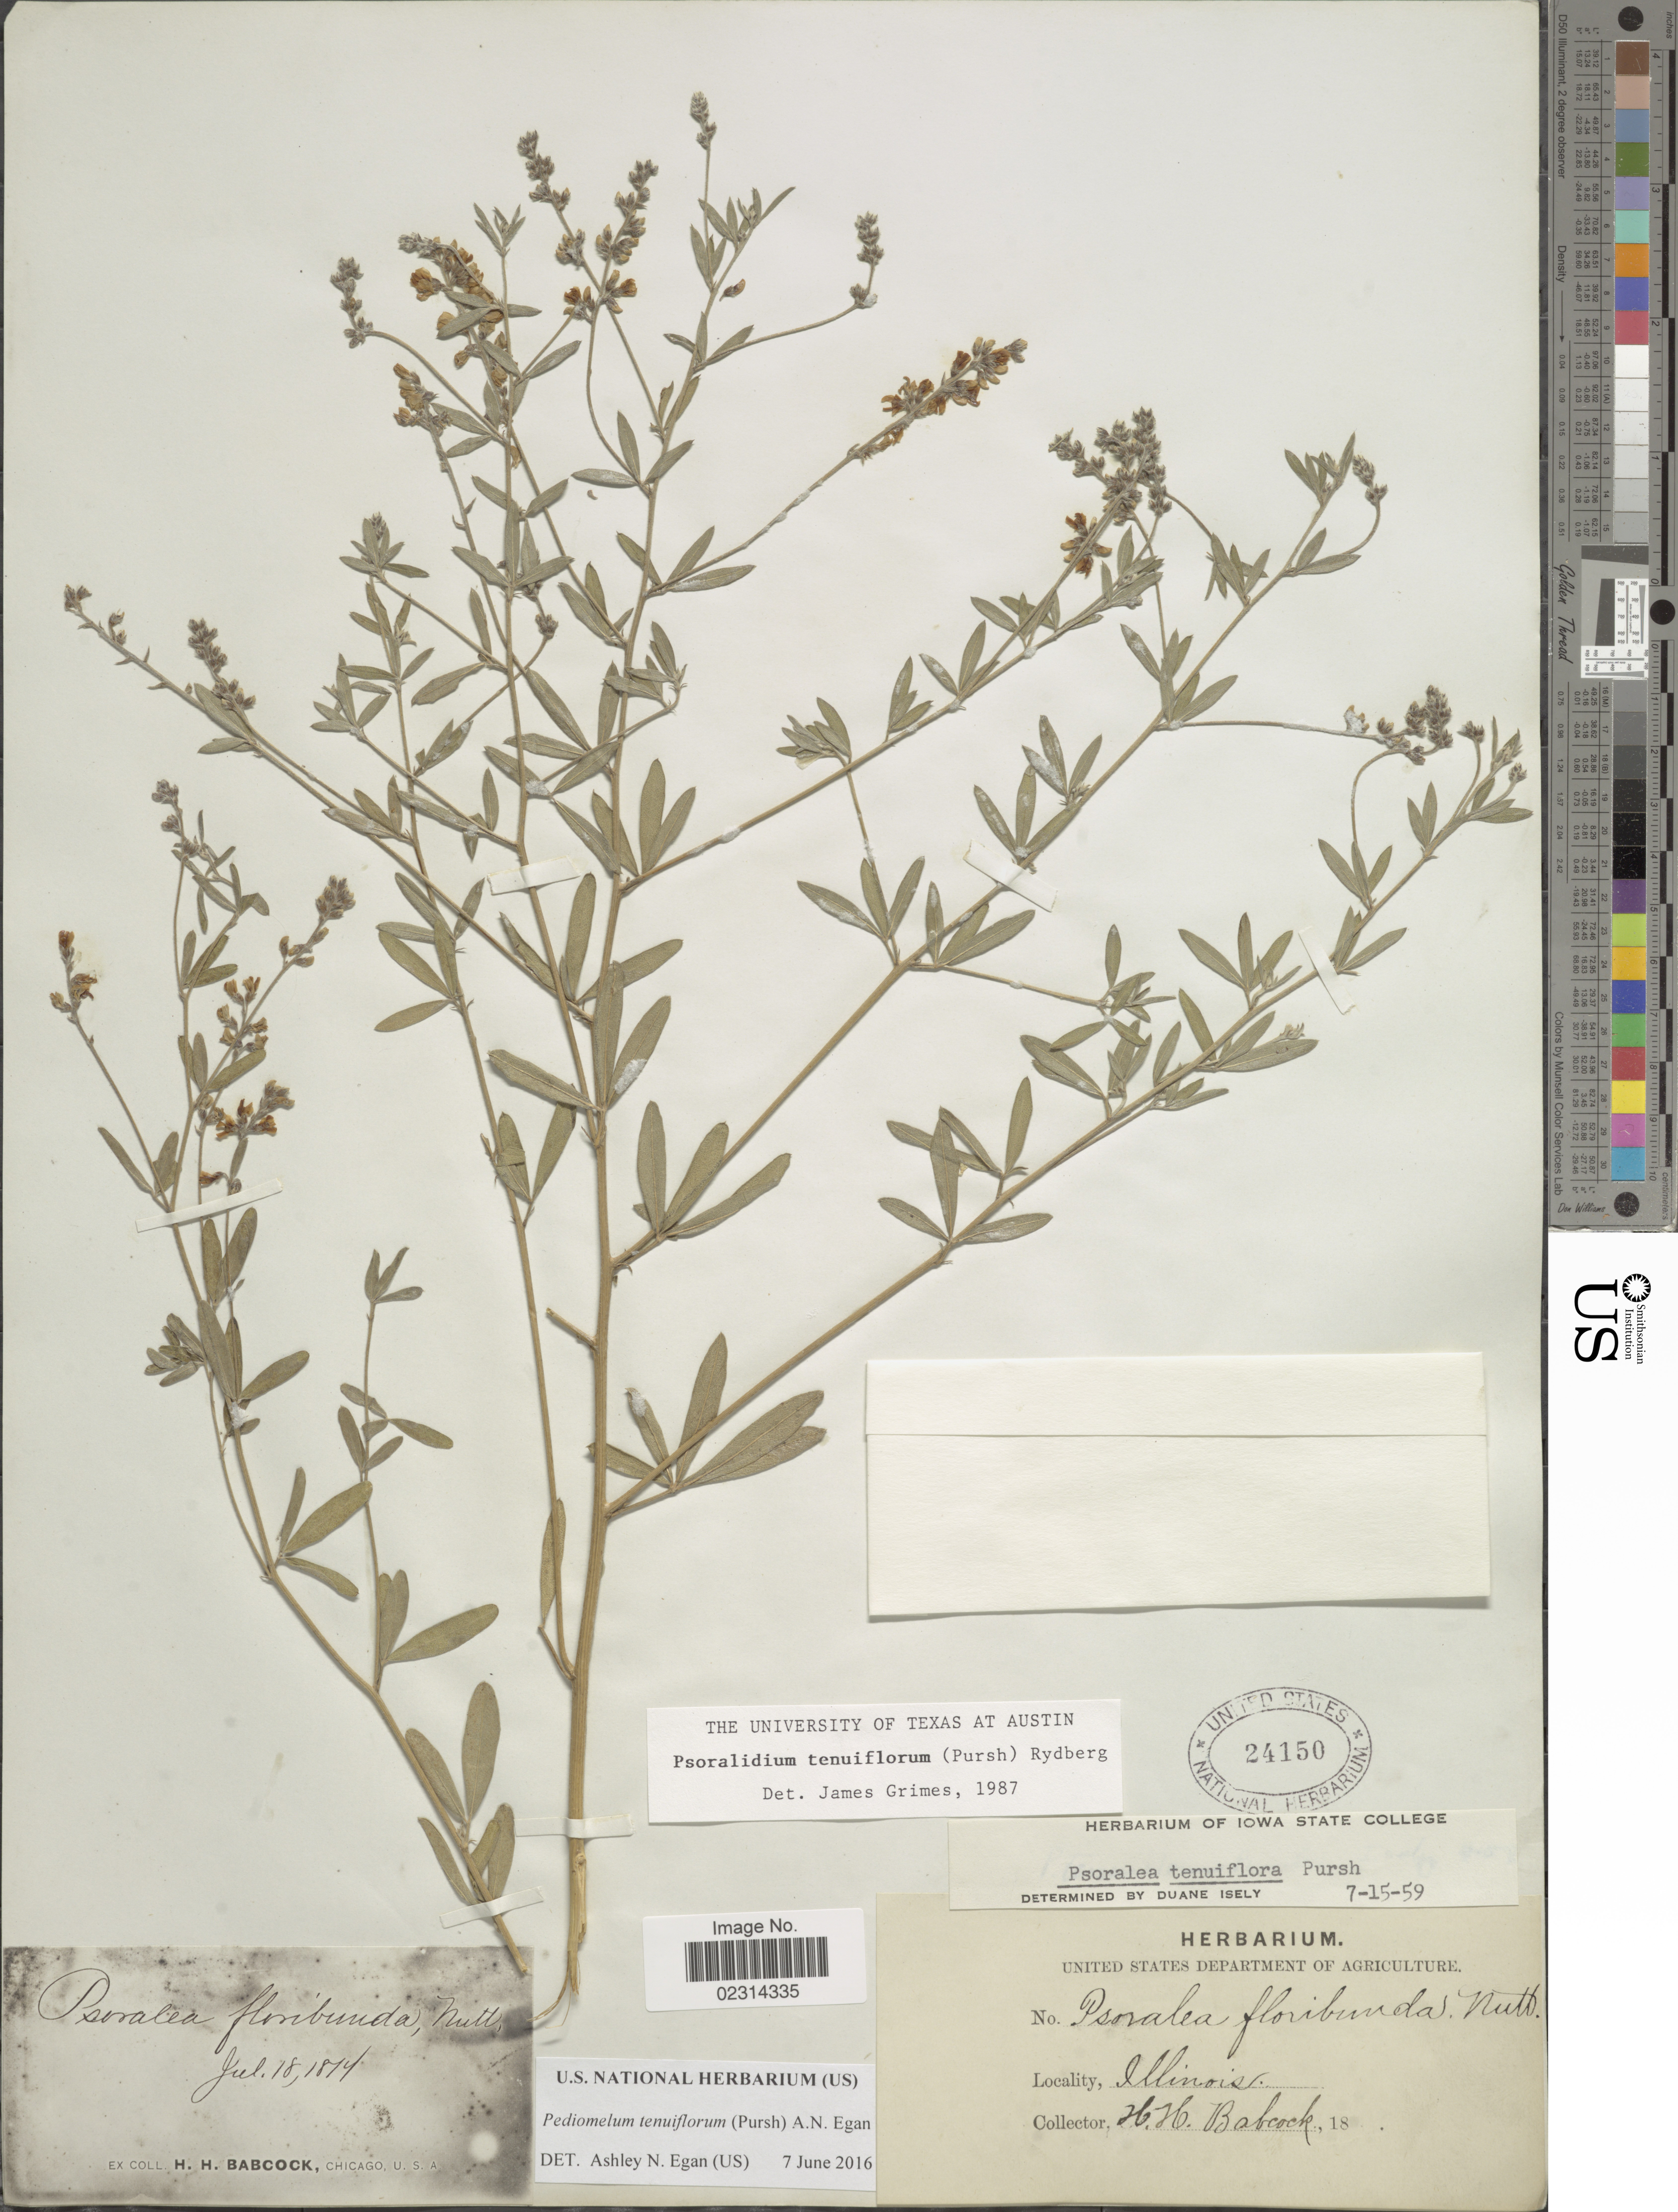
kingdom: Plantae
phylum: Tracheophyta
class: Magnoliopsida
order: Fabales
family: Fabaceae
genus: Psoralidium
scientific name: Psoralidium tenuiflorum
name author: (Pursh) Rydb.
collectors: H. Babcock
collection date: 1814-07-18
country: United States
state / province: Illinois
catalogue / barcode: US 24150